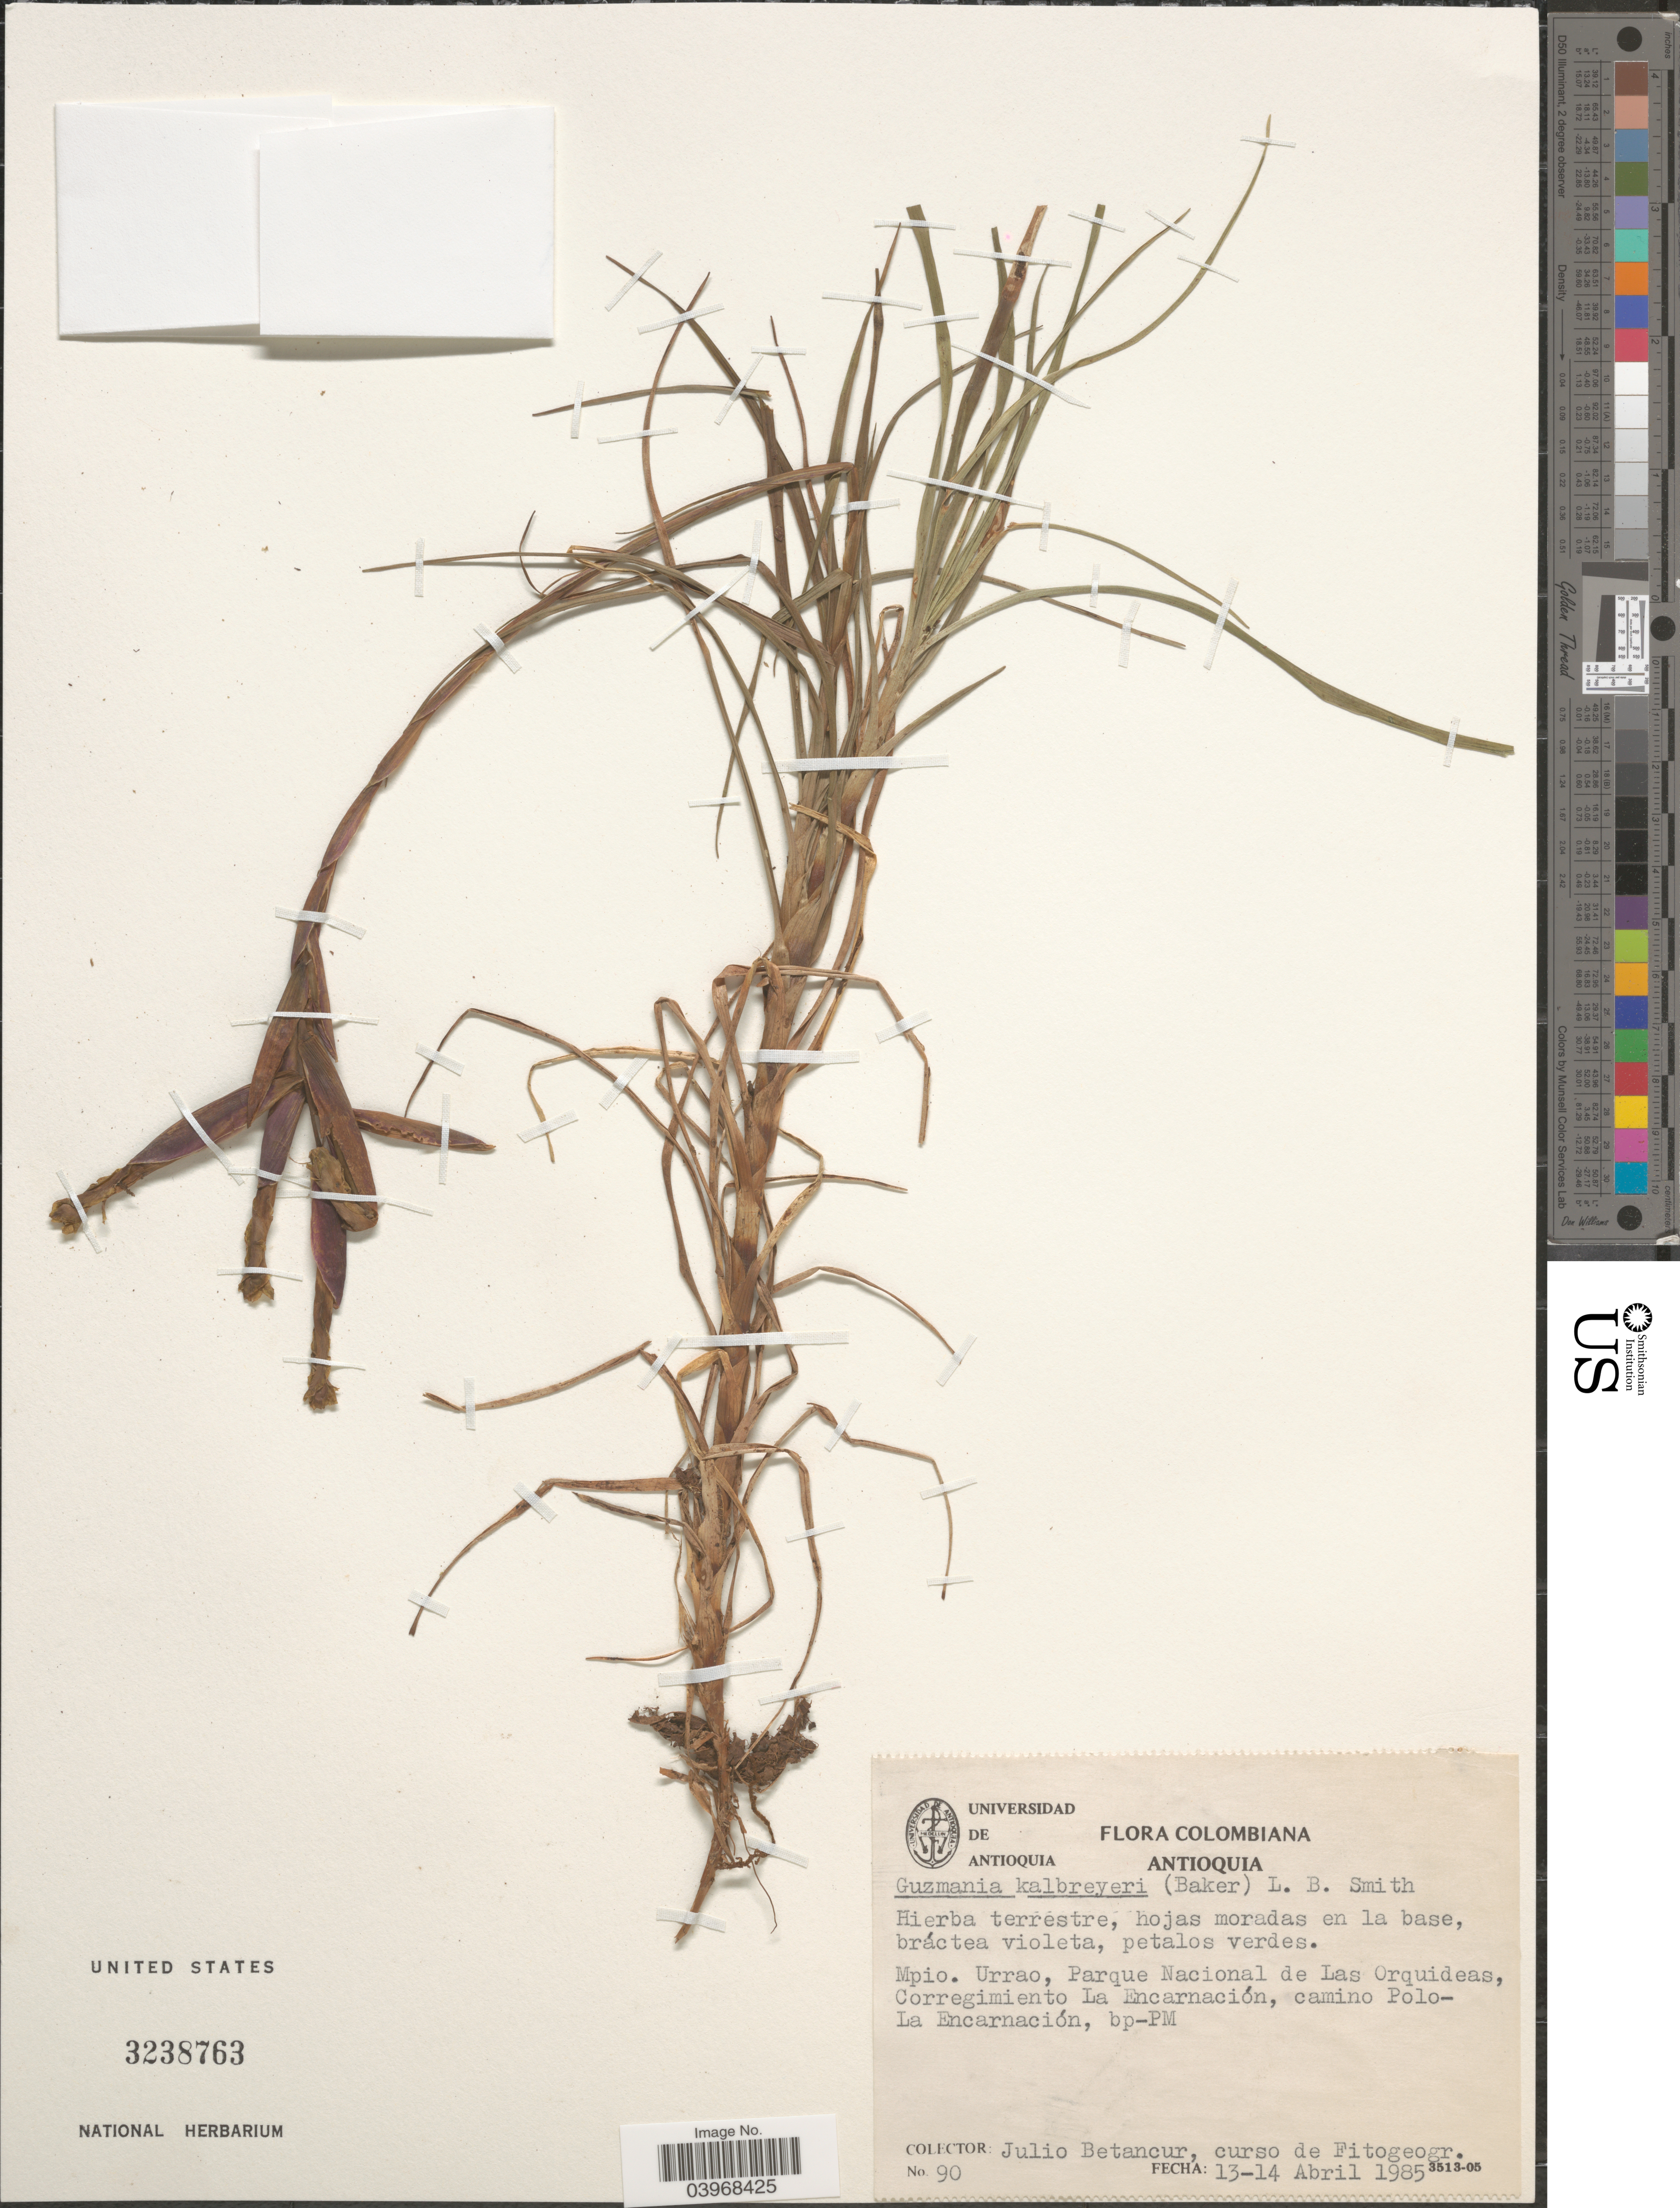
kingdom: Plantae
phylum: Tracheophyta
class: Liliopsida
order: Poales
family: Bromeliaceae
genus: Guzmania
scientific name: Guzmania kalbreyeri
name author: (Baker) L.B. Sm.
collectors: J. Betancur & Curso de Fitogeogr.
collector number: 90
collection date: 1985-04-13/1985-04-14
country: Colombia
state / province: Antioquia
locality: Mpio. Urrao, Parque Nacional de Las Orquideas, Corregimiento La Encarnación, camino Polo- La Encarnación.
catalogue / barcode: US 3238763